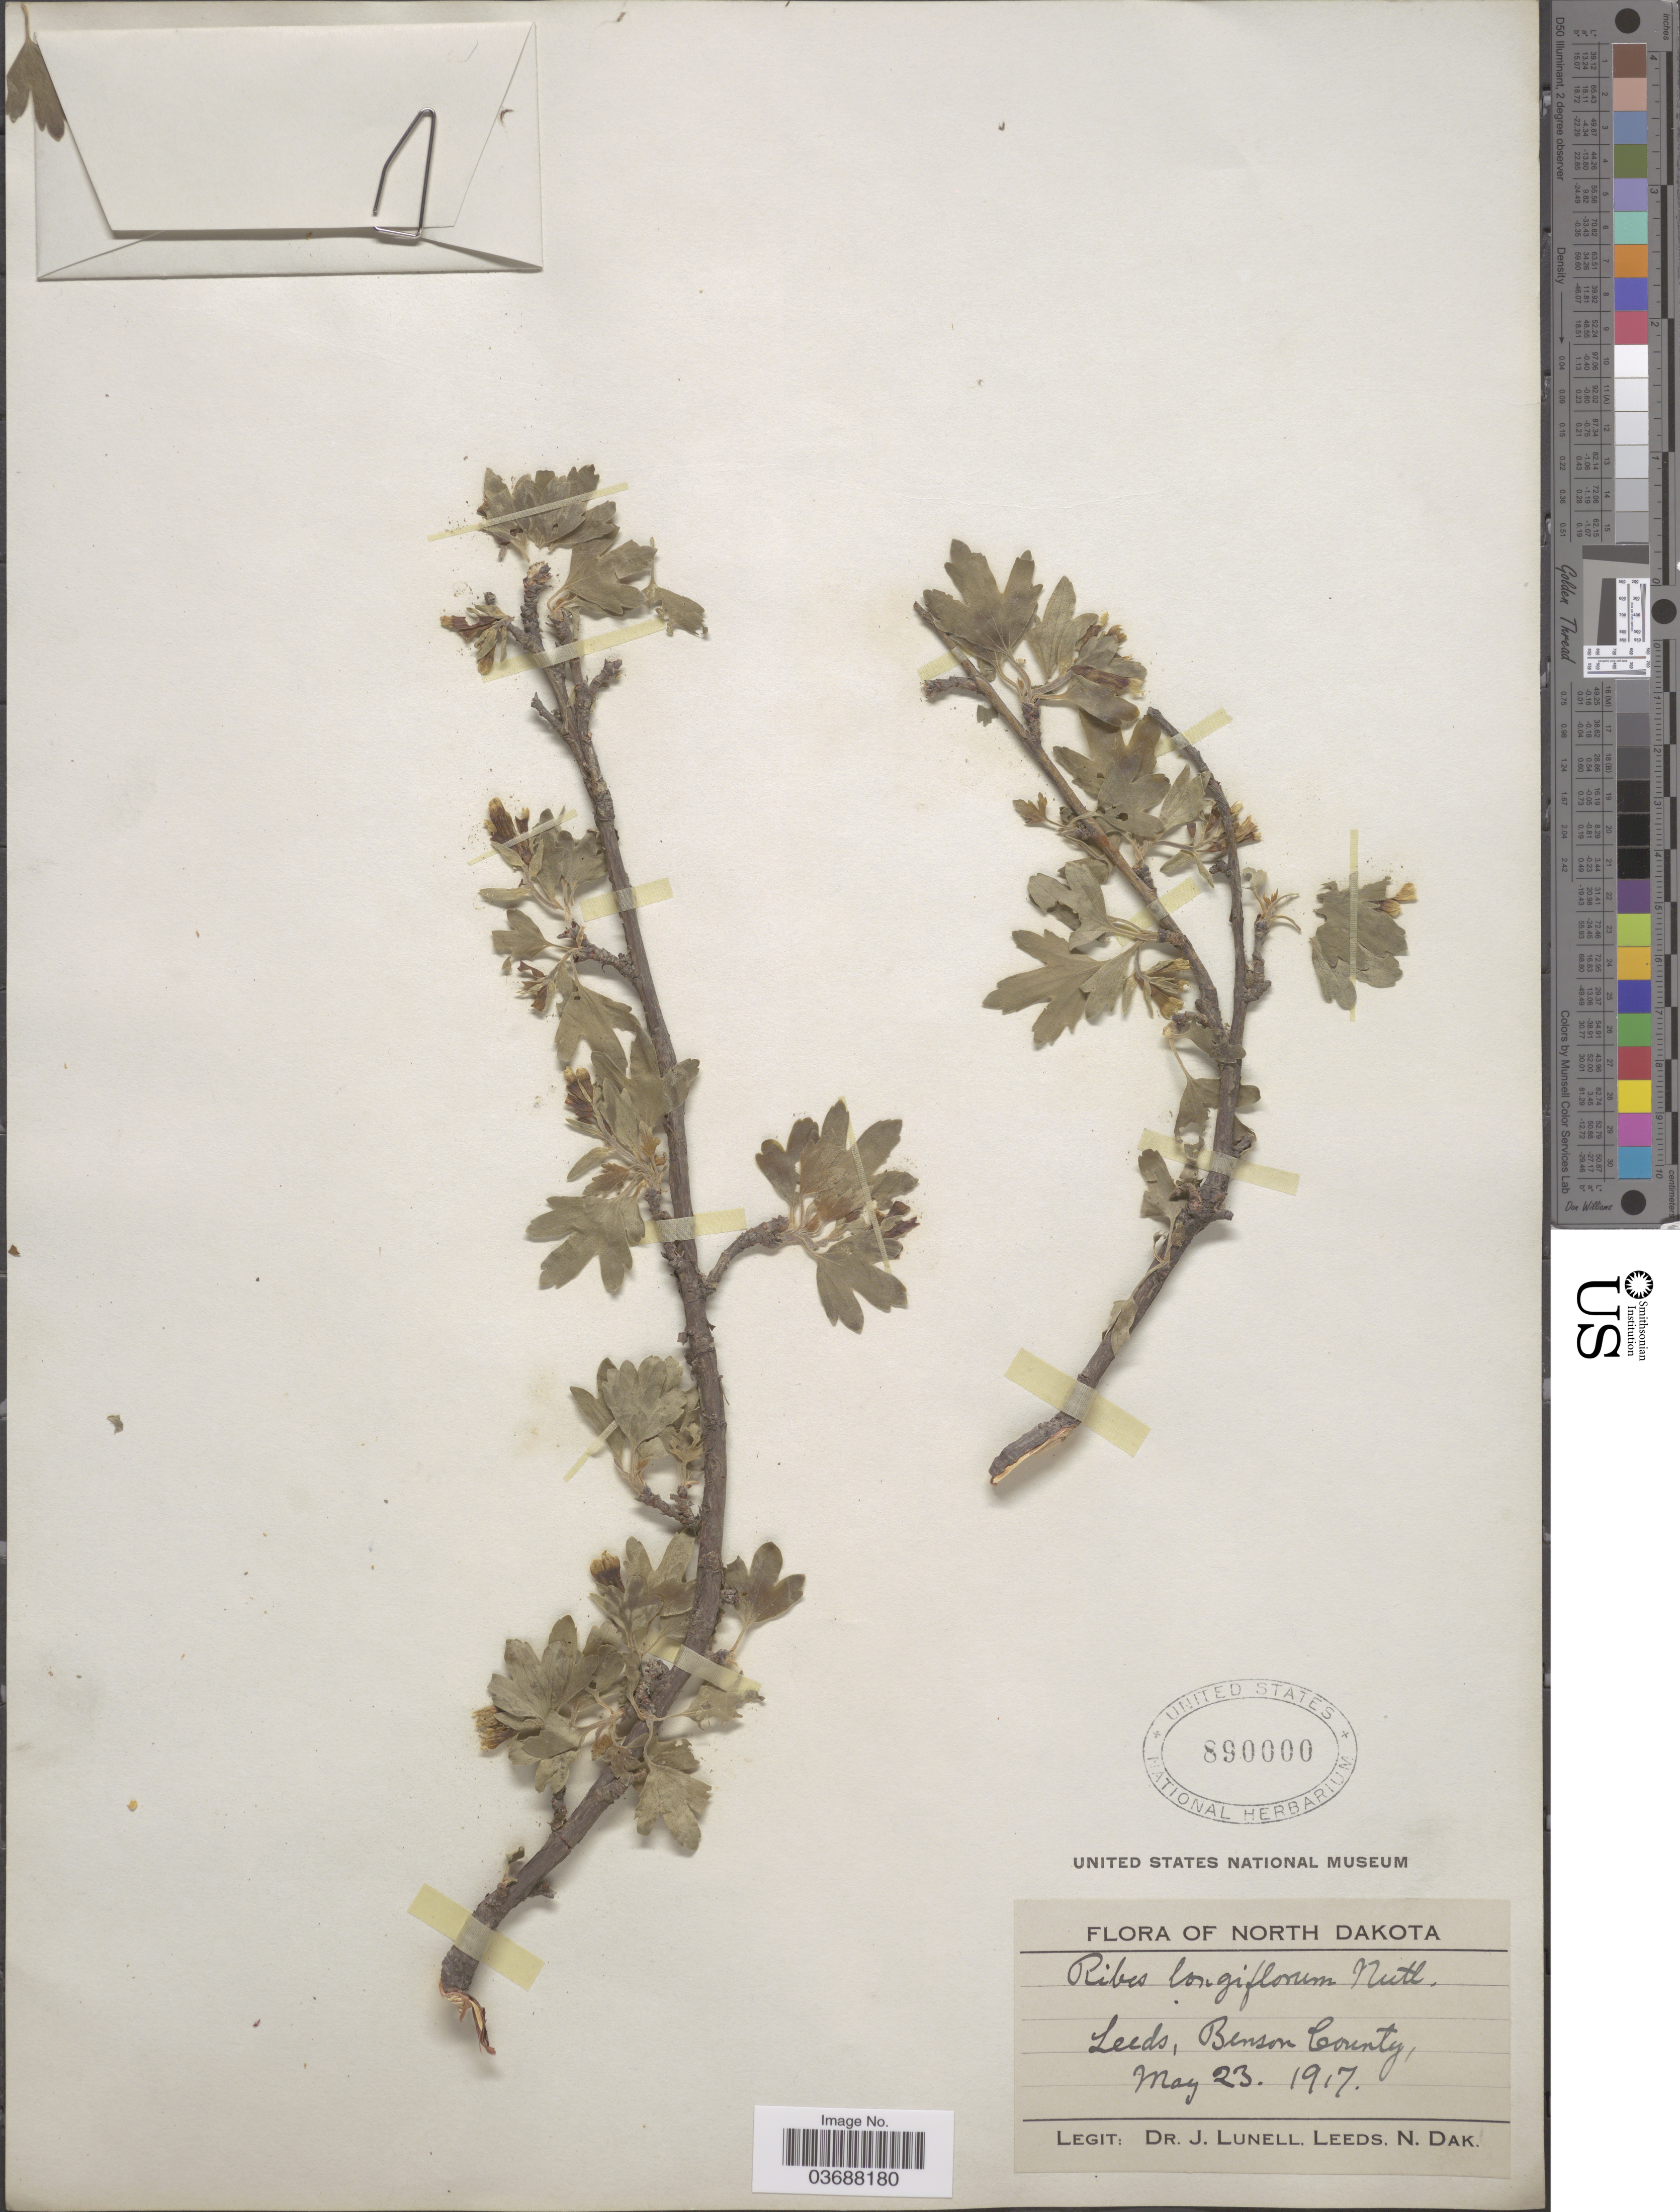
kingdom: Plantae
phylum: Tracheophyta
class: Magnoliopsida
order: Saxifragales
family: Grossulariaceae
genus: Ribes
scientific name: Ribes longiflorum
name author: Nutt.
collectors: J. Lunell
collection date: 1917-05-23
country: United States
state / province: North Dakota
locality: Leeds, Benson County.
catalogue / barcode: US 890000